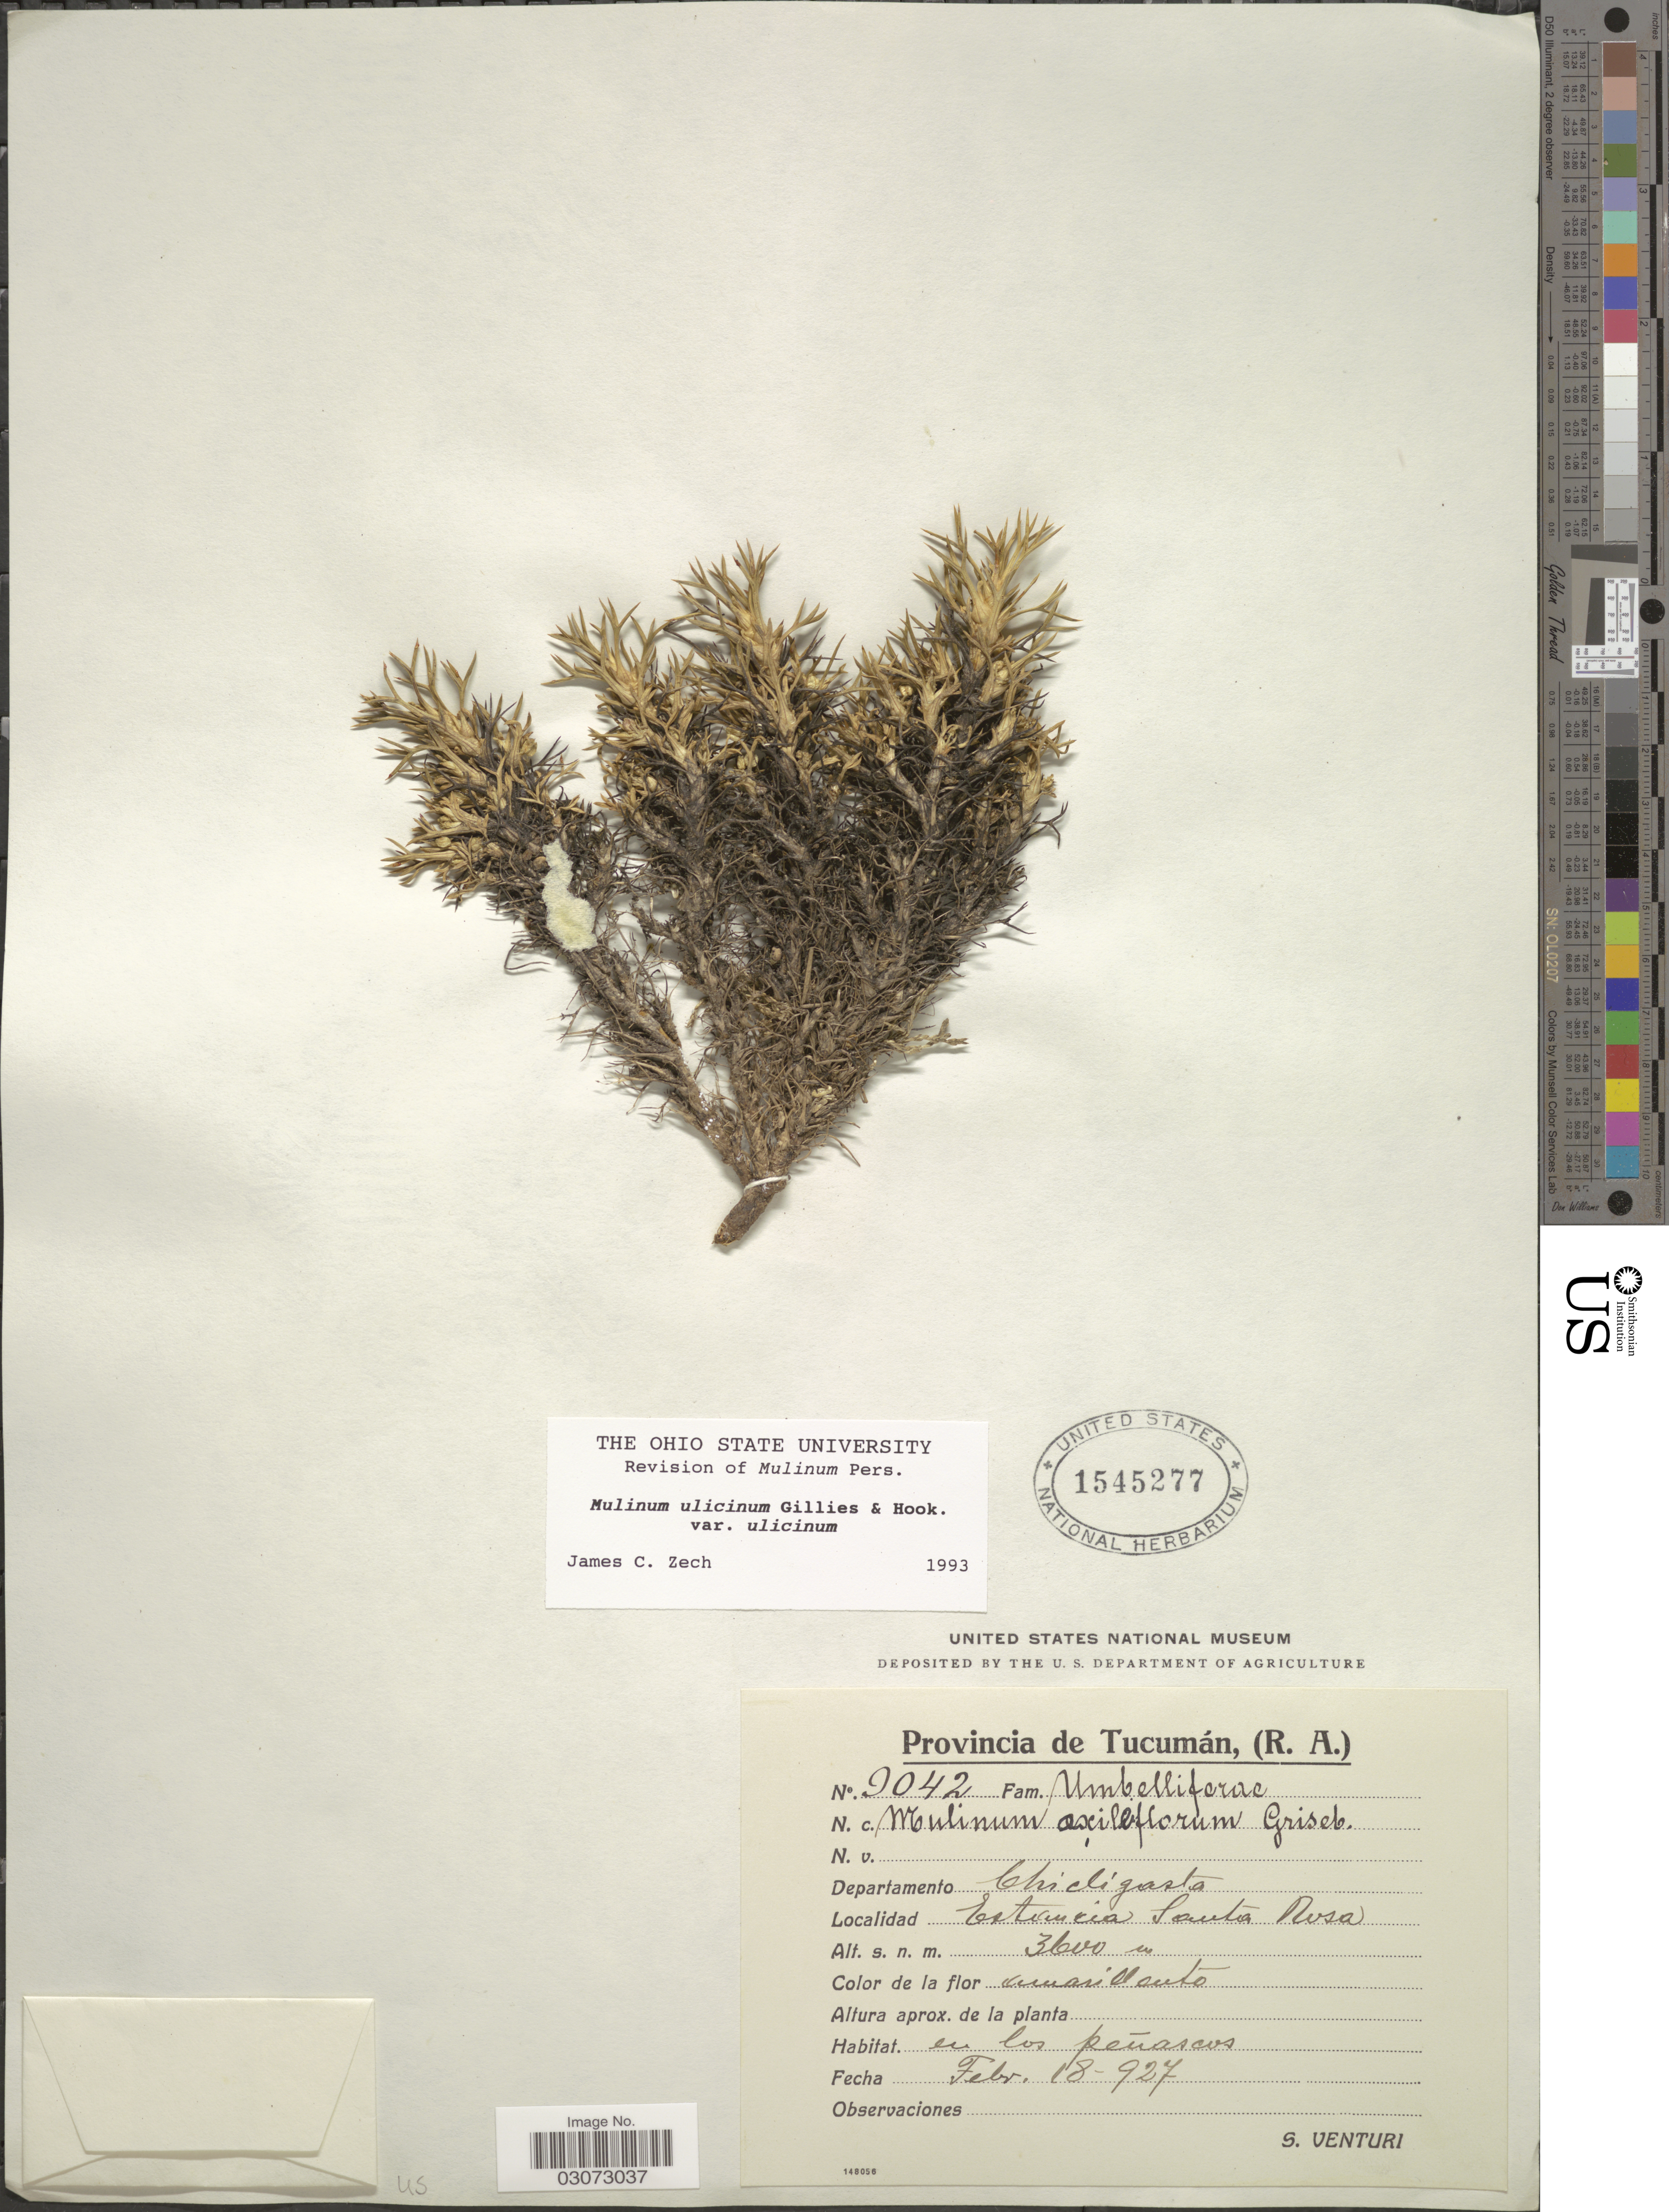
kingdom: Plantae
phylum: Tracheophyta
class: Magnoliopsida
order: Apiales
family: Apiaceae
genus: Mulinum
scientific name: Mulinum ulicinum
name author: Gillet & Hook.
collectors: S. Venturi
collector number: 9042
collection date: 1927-02-18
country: Argentina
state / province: Tucuman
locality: Provincia de Tucumán, (R. A.). Departamento Chicligasta. Estancia Santa Rosa.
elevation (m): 3600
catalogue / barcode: US 1545277